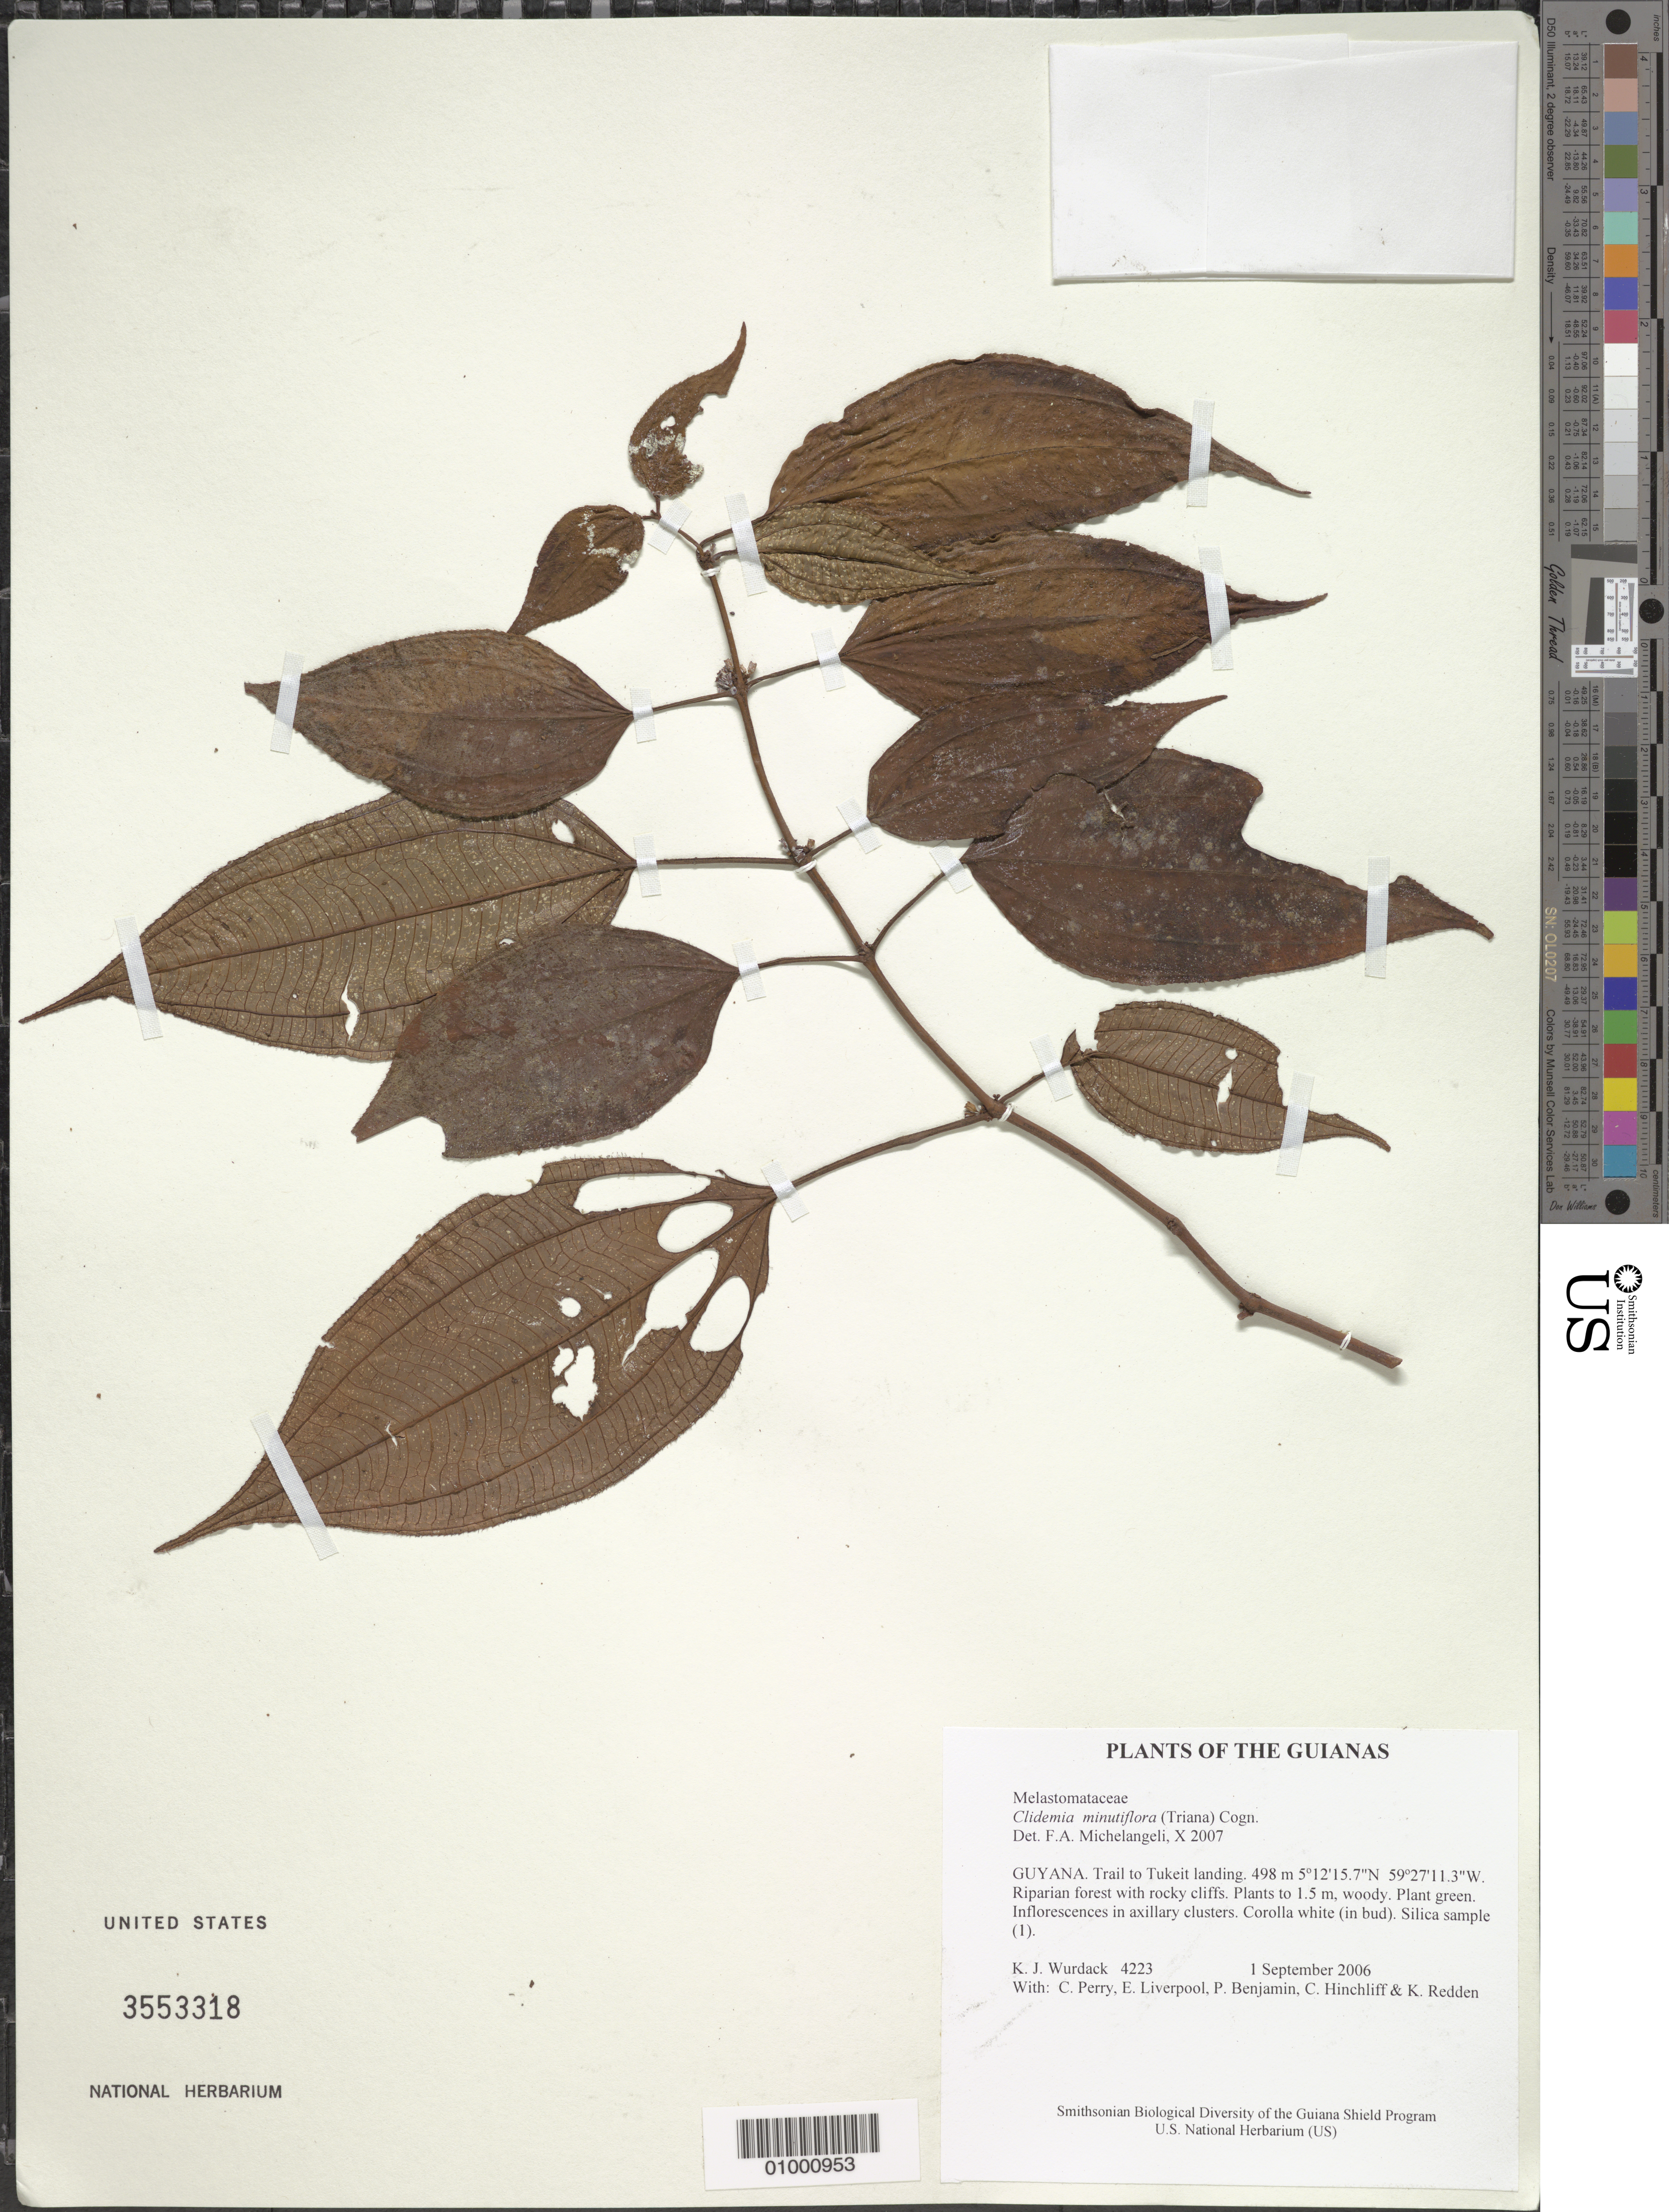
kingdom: Plantae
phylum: Tracheophyta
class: Magnoliopsida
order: Myrtales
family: Melastomataceae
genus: Clidemia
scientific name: Clidemia minutiflora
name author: (Triana) Cogn.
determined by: Michelangeli, F. A.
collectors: K. Wurdack, C. Perry, E. Liverpool, P. Benjamin, C. E. Hinchliff & K. M. Redden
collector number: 4223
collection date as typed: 1 September 2006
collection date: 2006-09-01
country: Guyana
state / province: Potaro-Siparuni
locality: Trail to Tukeit landing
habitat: Riparian forest with rocky cliffs.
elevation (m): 498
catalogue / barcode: US 3553318